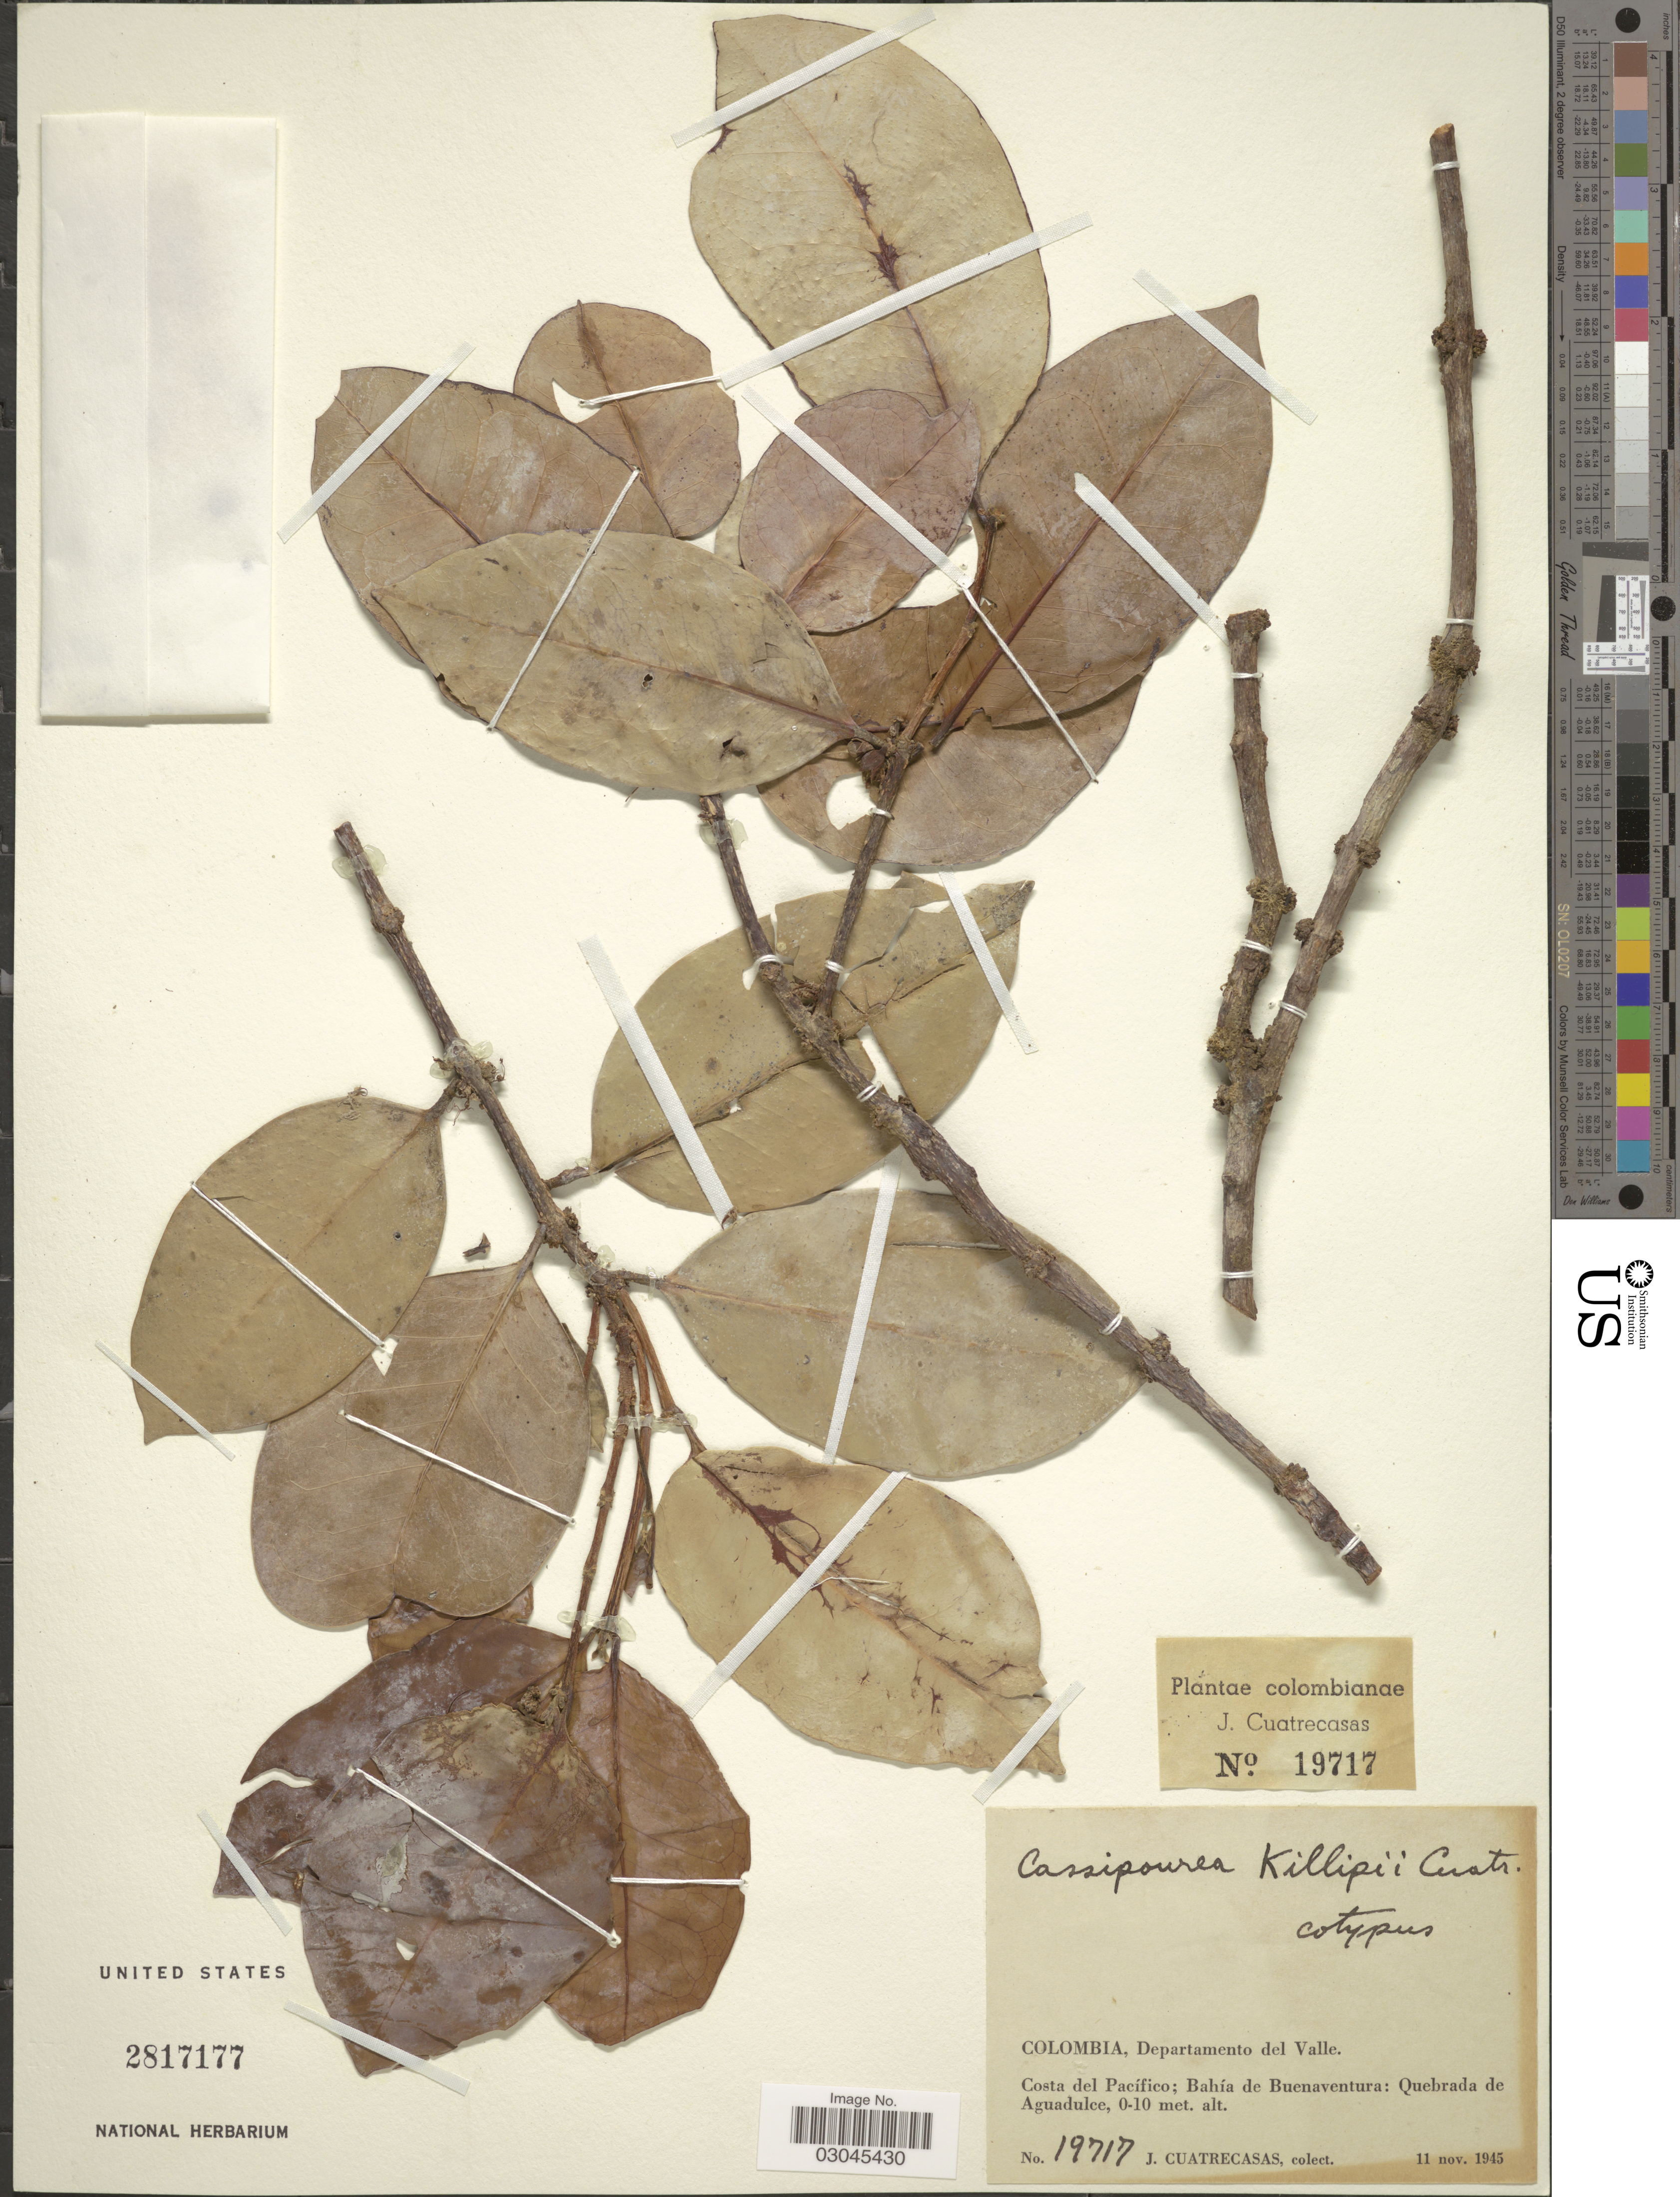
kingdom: Plantae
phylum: Tracheophyta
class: Magnoliopsida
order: Malpighiales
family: Rhizophoraceae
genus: Cassipourea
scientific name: Cassipourea killipii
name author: Cuatrec.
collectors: J. Cuatrecasas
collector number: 19717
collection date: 1945-11-11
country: Colombia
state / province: Valle del Cauca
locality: Departamento del Valle. Costa del Pacífico; Bahía de Buenaventura: Quebrada de Aguadulce.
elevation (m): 0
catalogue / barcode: US 2817177